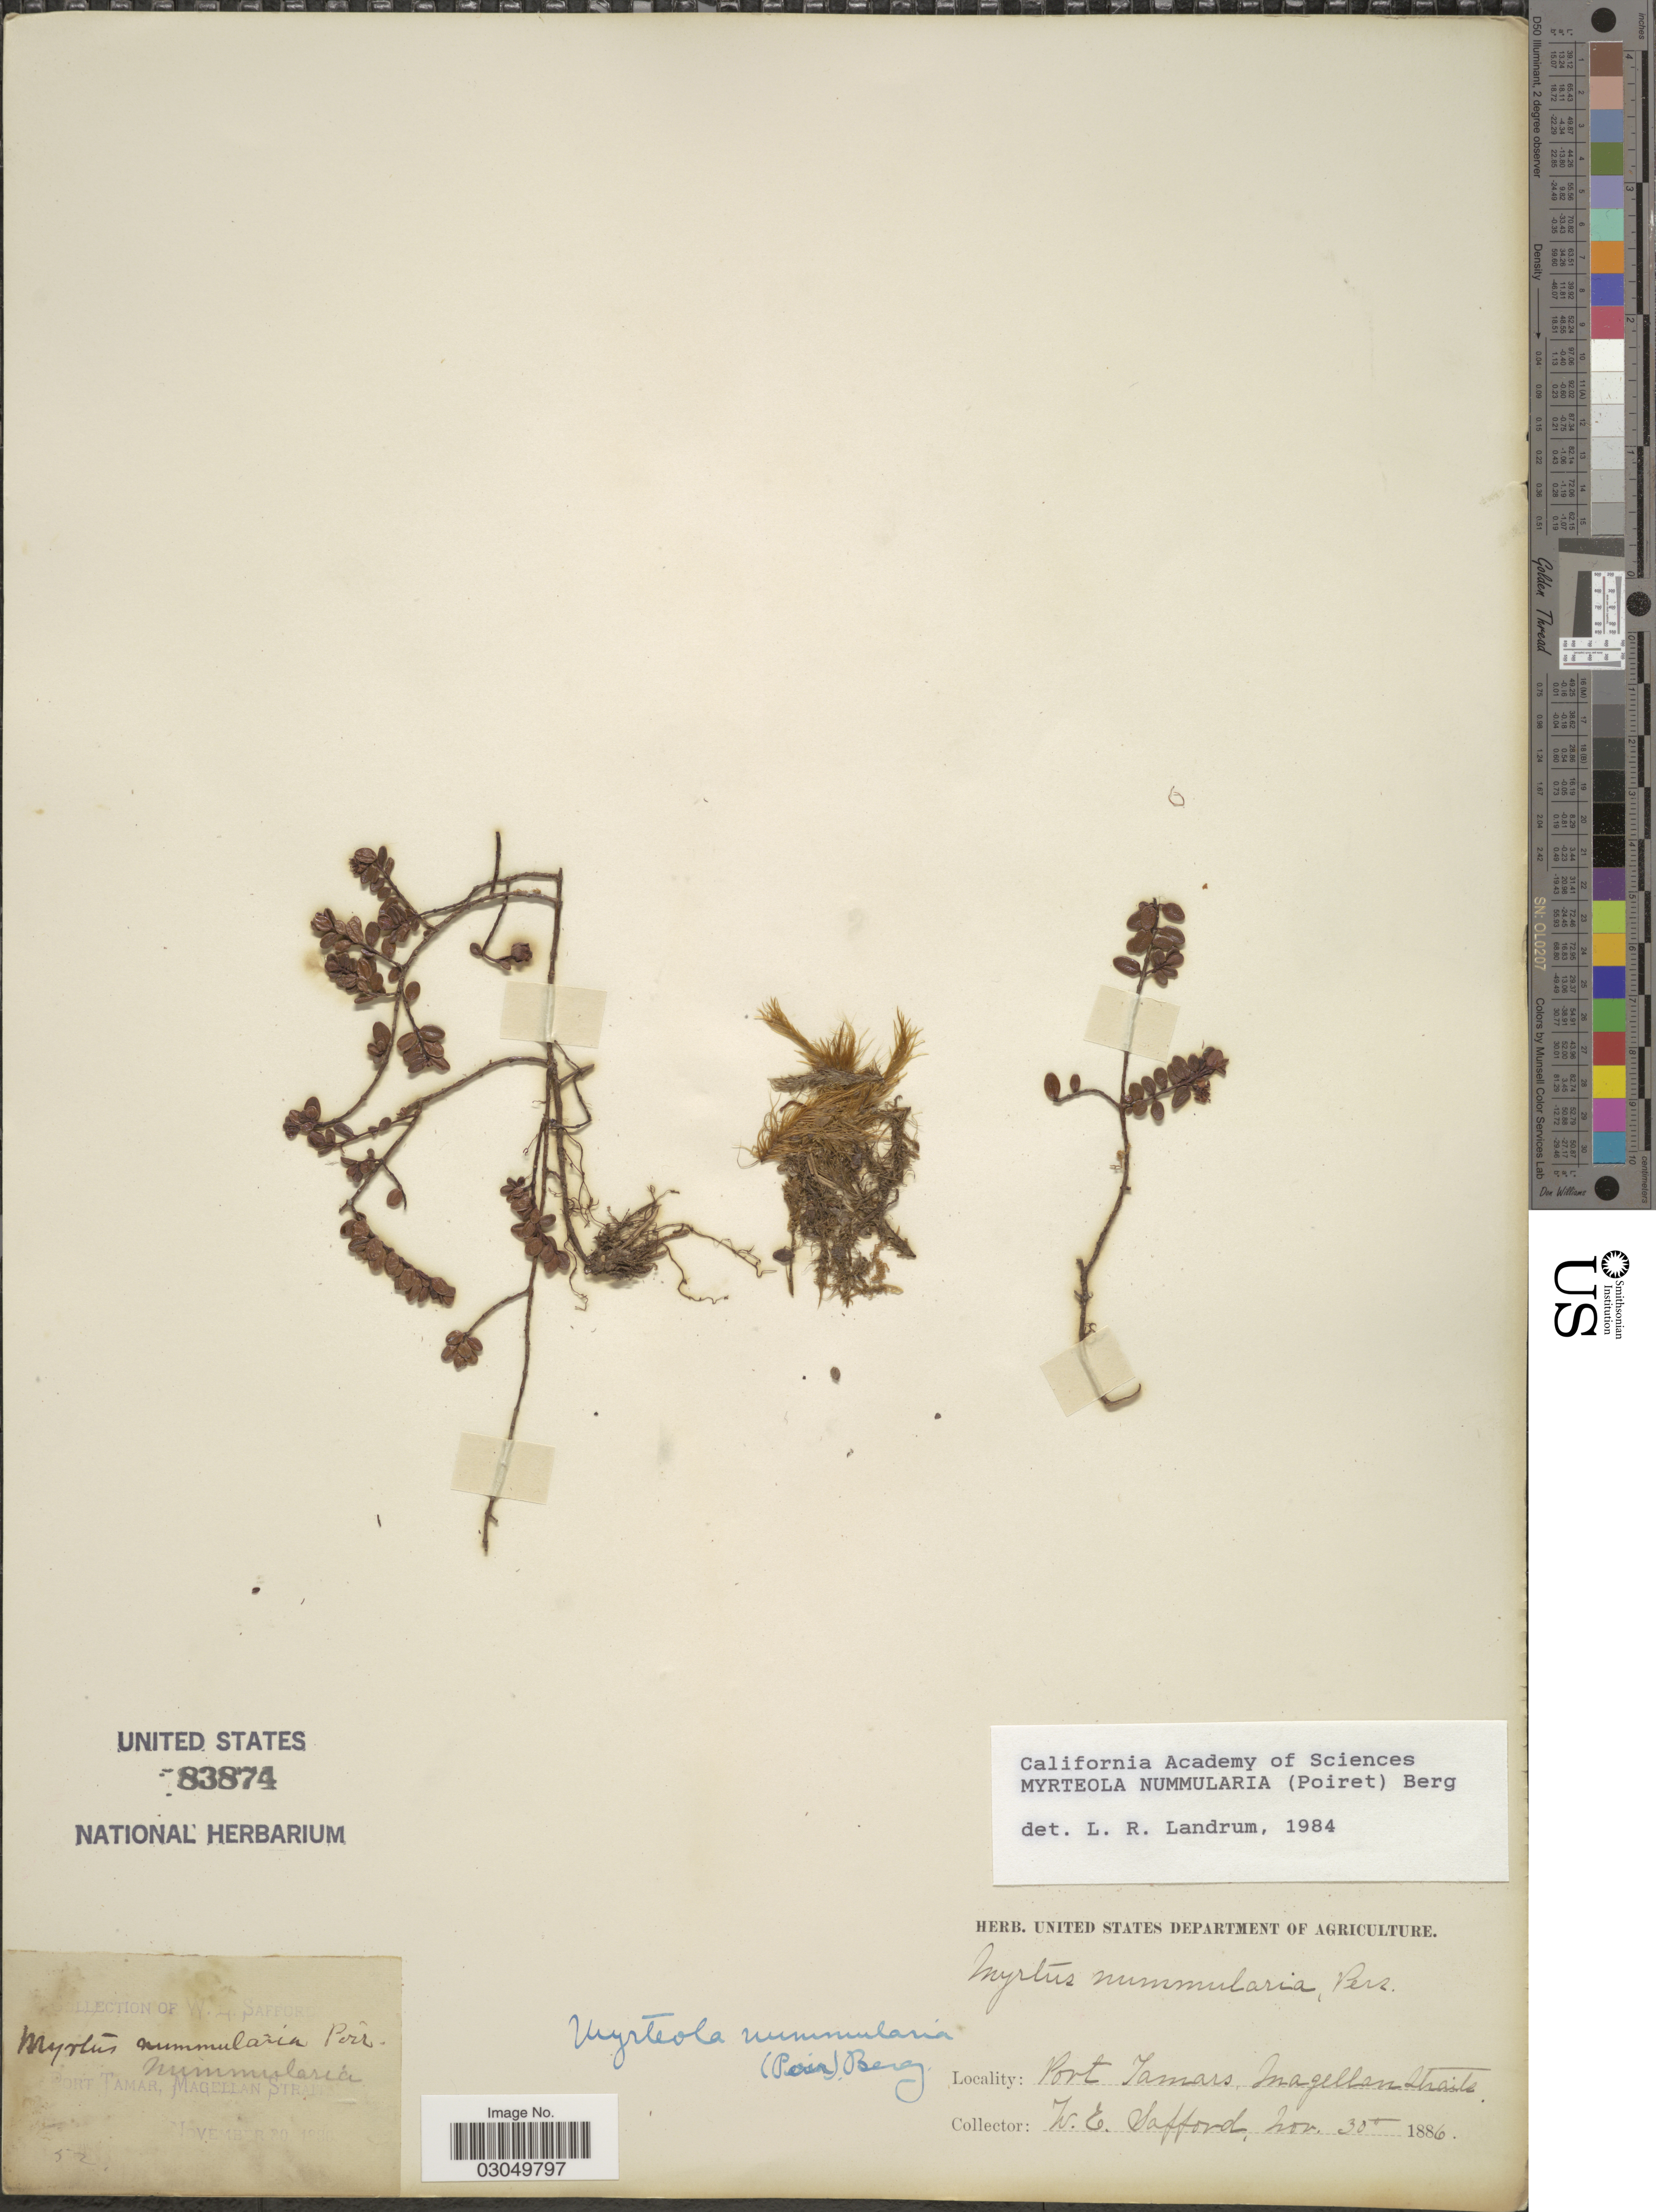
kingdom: Plantae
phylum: Tracheophyta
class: Magnoliopsida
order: Myrtales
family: Myrtaceae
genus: Myrteola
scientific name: Myrteola nummularia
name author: (Lam.) O. Berg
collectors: W. E. Safford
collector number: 52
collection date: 1886-11-30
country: Chile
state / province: Magallanes y de la Antártica Chilena (XII)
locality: Port Tamar, Magellan Straits.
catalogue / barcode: US 83874